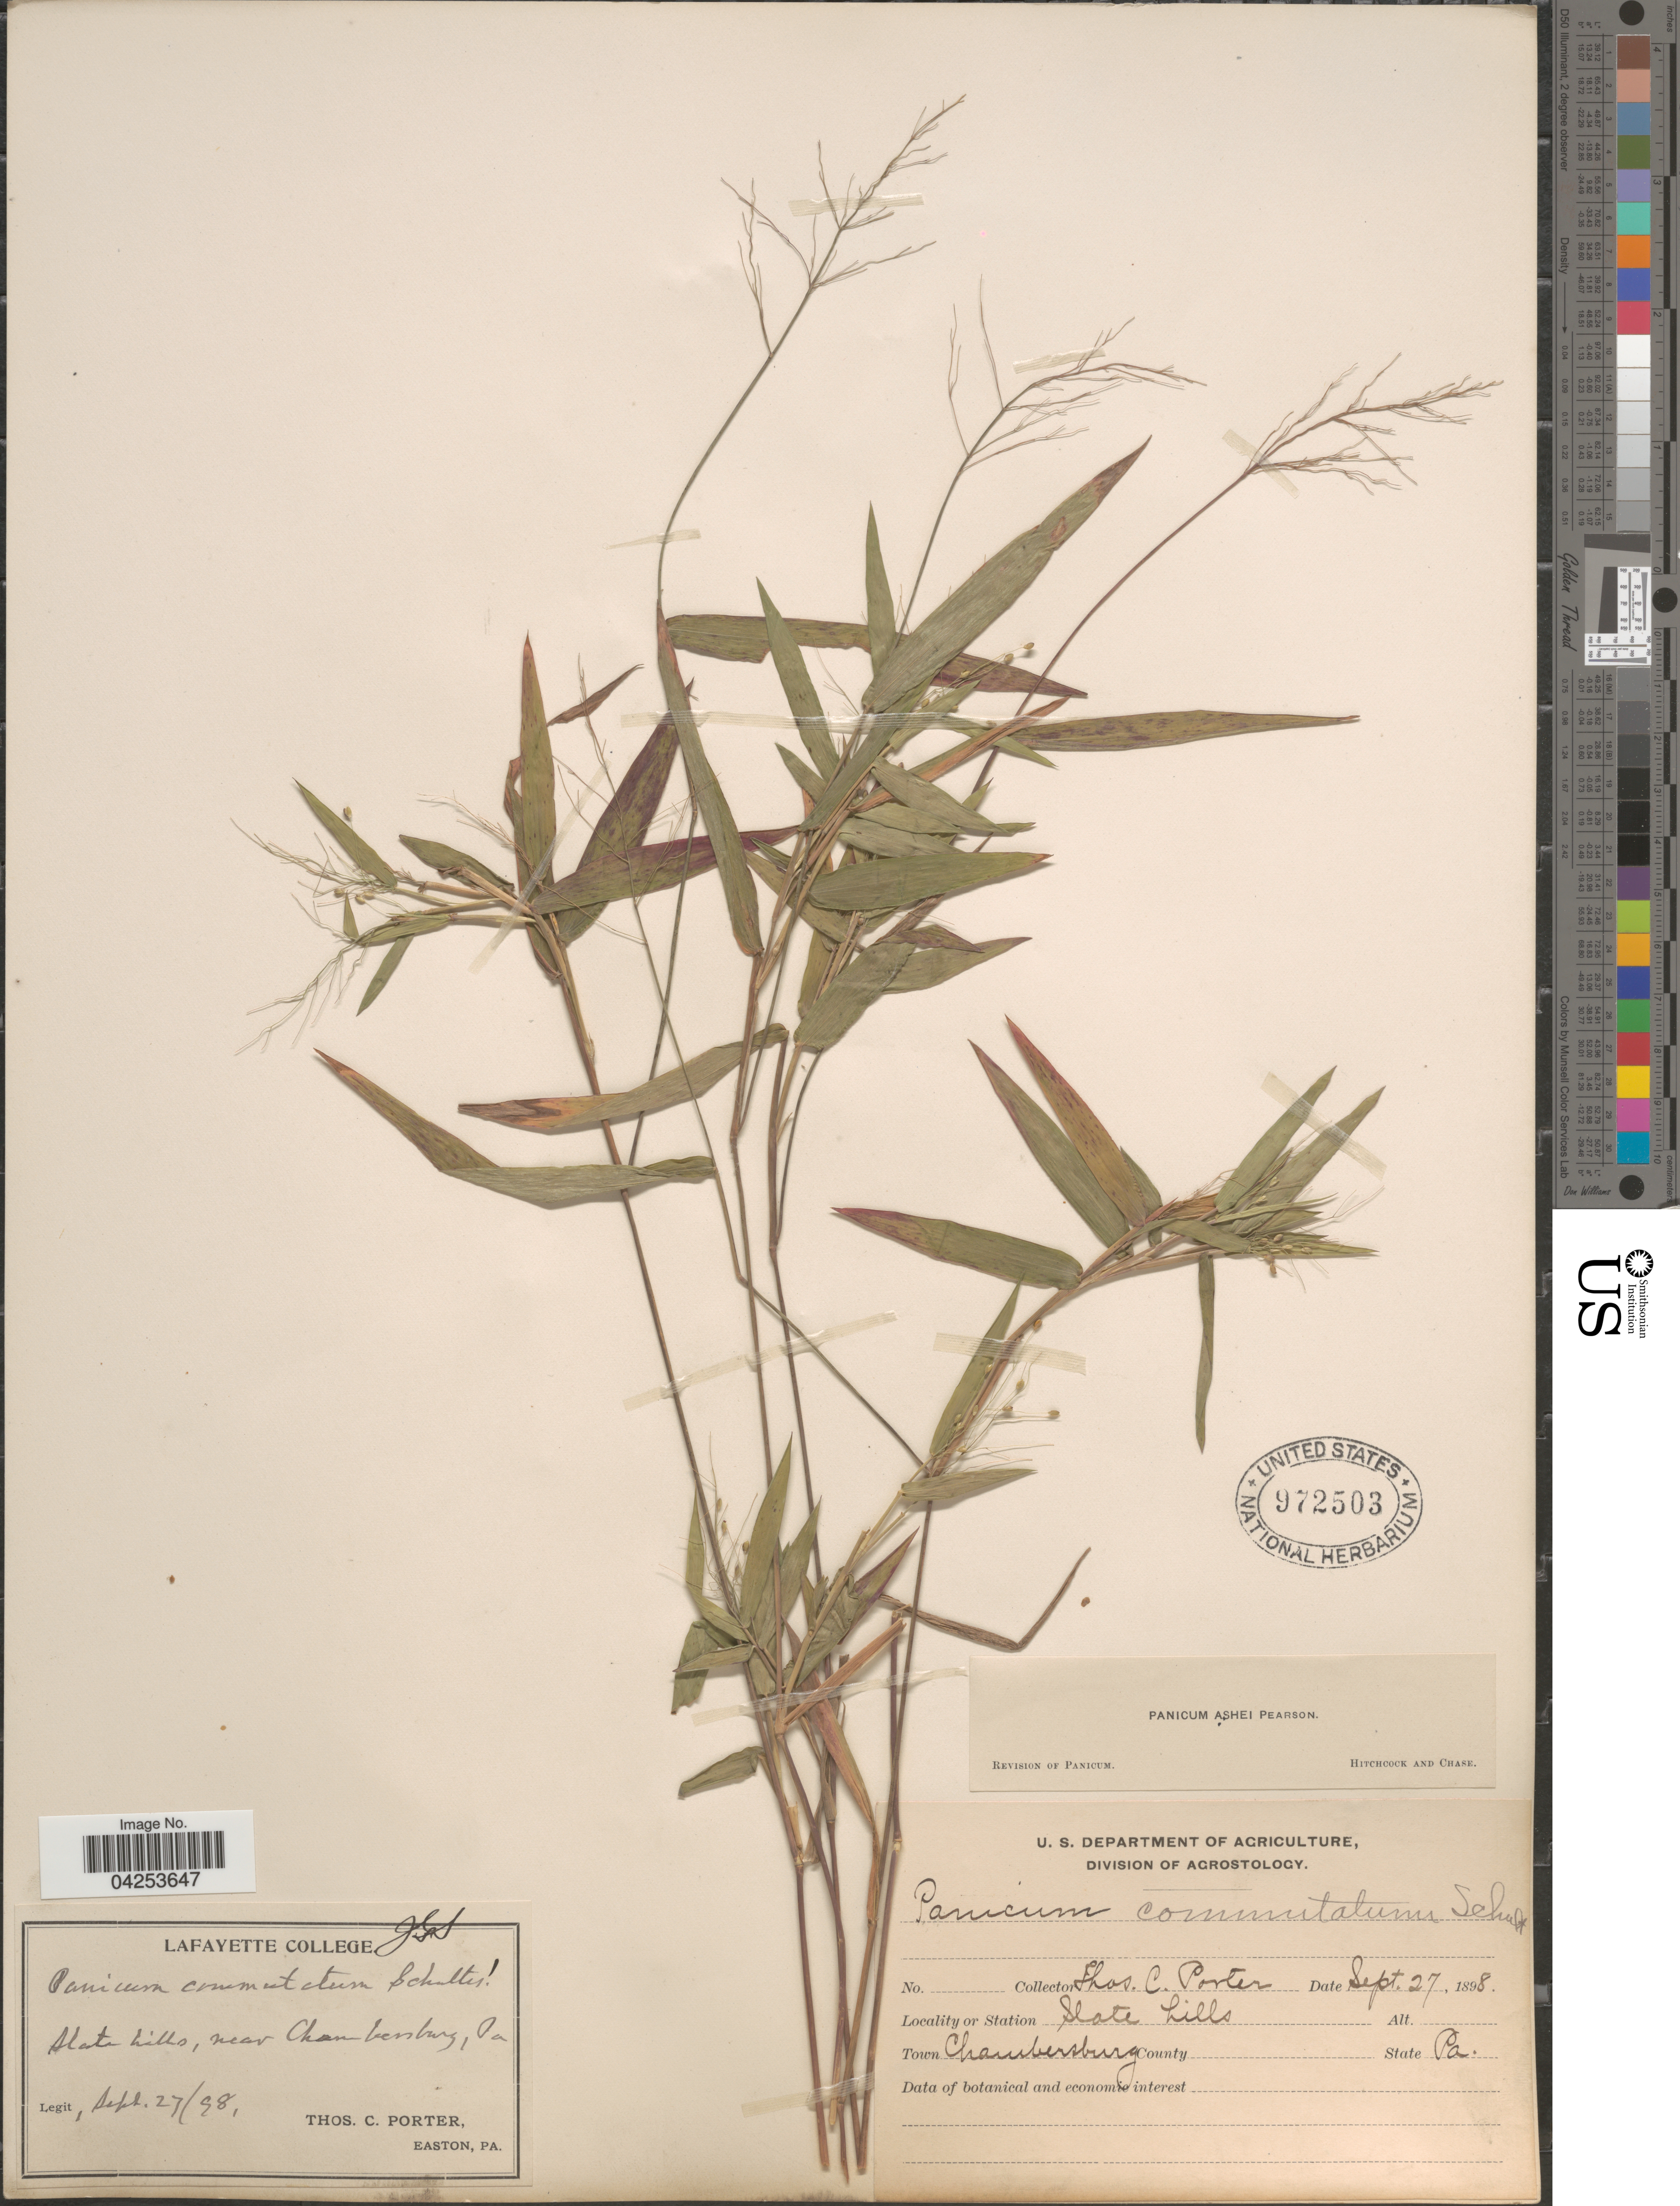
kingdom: Plantae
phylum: Tracheophyta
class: Liliopsida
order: Poales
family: Poaceae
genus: Dichanthelium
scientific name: Dichanthelium commutatum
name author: (Schult.) Gould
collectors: T. Porter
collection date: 1898-09-27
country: United States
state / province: Pennsylvania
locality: Slate hills, near Chambersburg. Town Chambersburg.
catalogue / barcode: US 972503